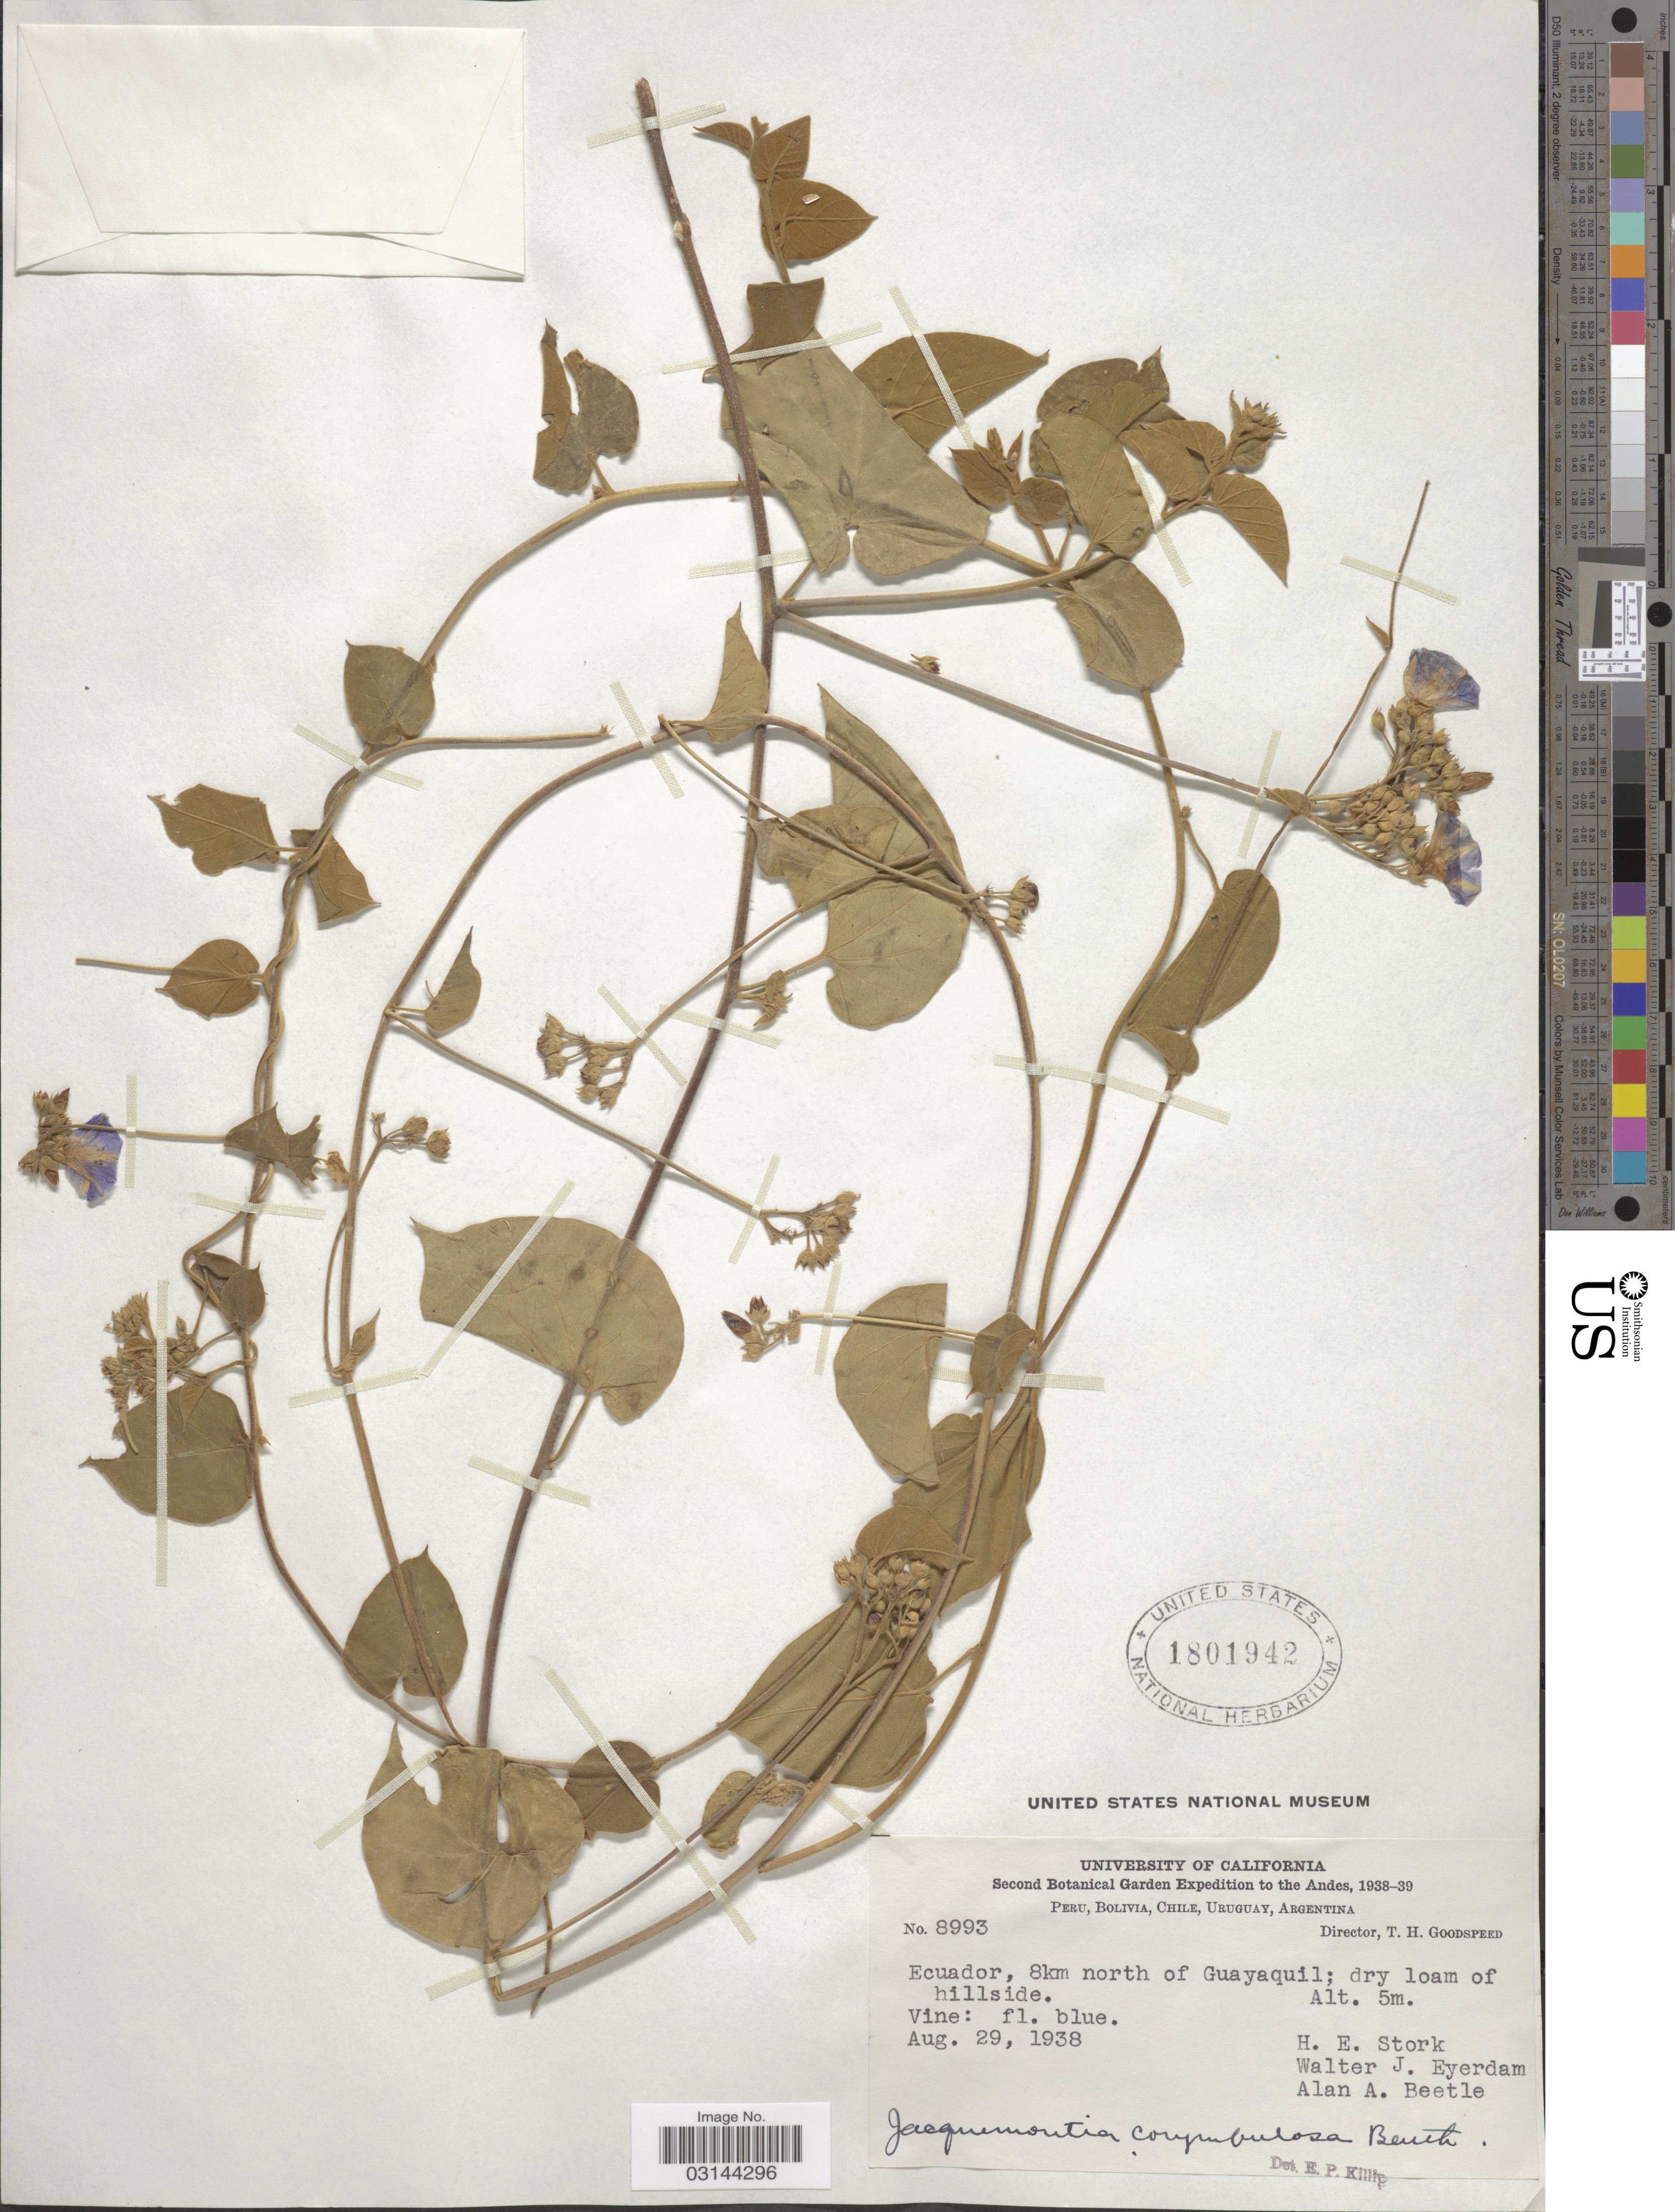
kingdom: Plantae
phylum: Tracheophyta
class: Magnoliopsida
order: Solanales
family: Convolvulaceae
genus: Jacquemontia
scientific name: Jacquemontia corymbulosa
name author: Benth.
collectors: H. E. Stork, W. J. Eyerdam & A. A. Beetle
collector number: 8993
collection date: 1938-08-29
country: Ecuador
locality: Andes, 8km north of Guayaquil.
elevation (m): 5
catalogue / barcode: US 1801942